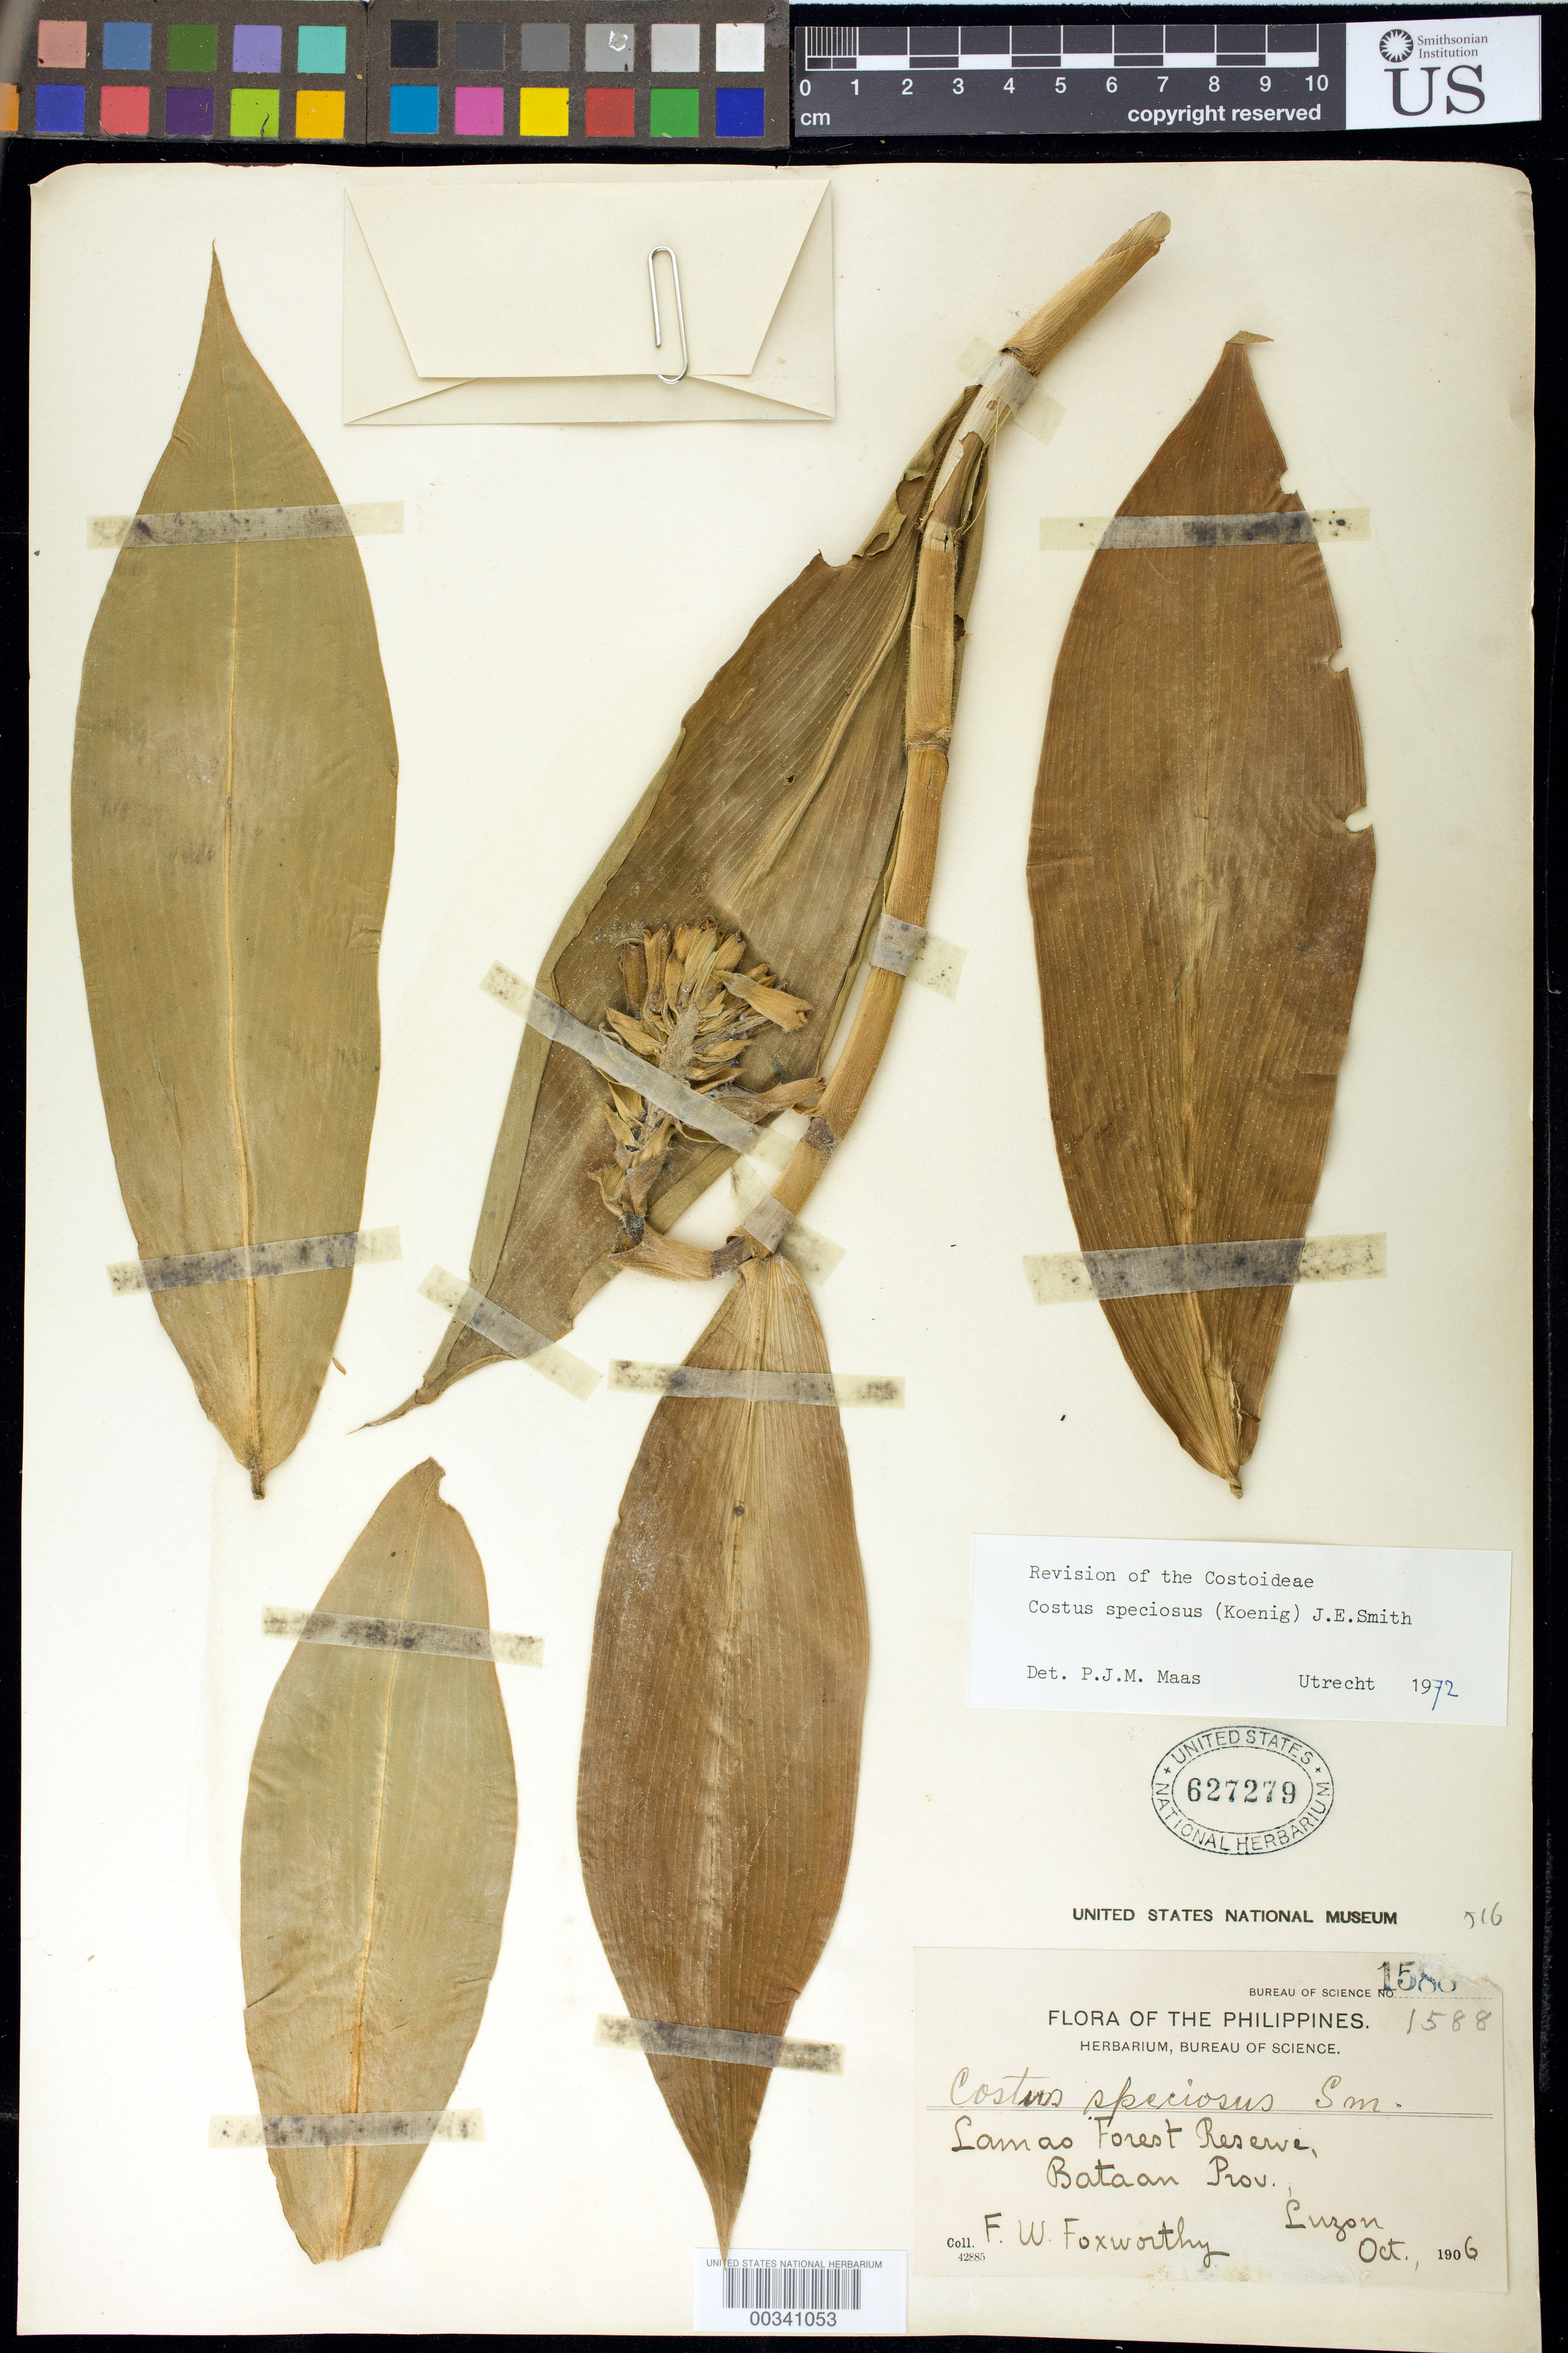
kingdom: Plantae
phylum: Tracheophyta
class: Liliopsida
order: Zingiberales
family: Costaceae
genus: Hellenia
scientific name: Hellenia speciosa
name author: (J. Koenig) S.R. Dutta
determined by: (US) Smithsonian Institution - National Museum of Natural History - Department of Botany (UNITED STATES)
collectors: F. W. Foxworthy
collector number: Bur. Sci. 1588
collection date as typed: Oct 1906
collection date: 1906-10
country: Philippines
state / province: Central Luzon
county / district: Bataan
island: Luzon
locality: Lamas forest reserve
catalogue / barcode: US 627279